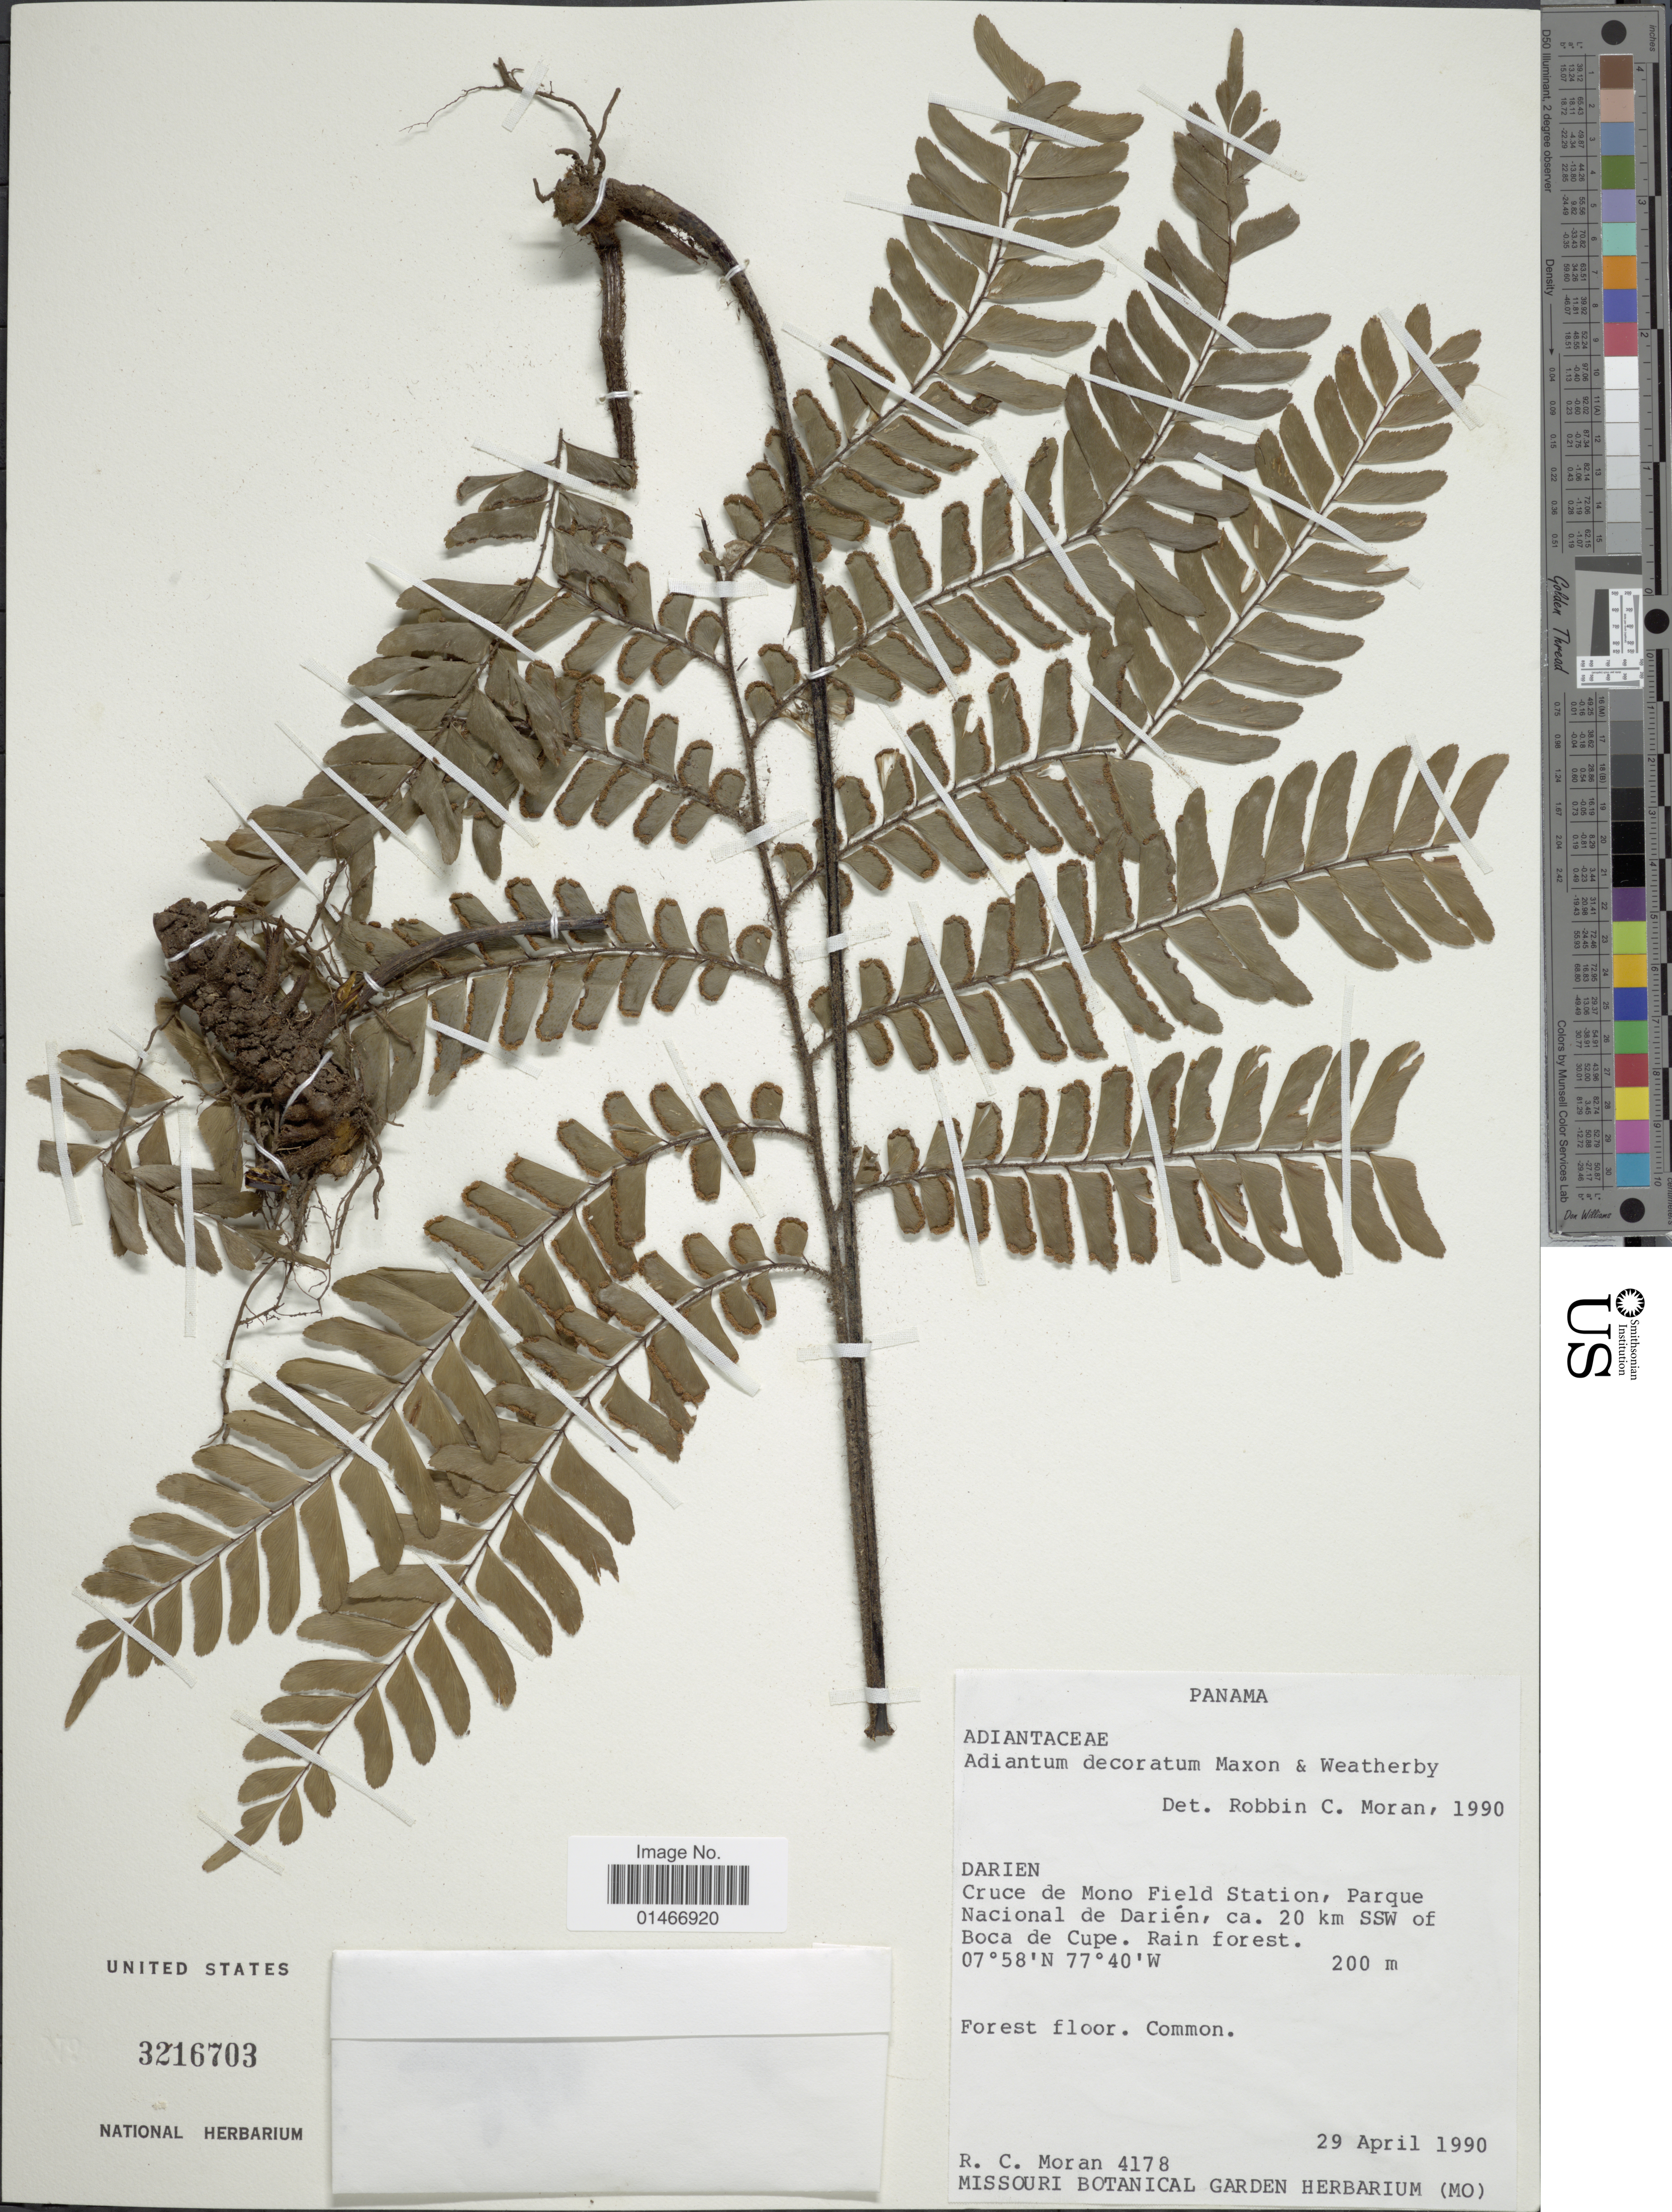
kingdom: Plantae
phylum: Tracheophyta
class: Polypodiopsida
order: Polypodiales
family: Pteridaceae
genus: Adiantum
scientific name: Adiantum decoratum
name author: Maxon & Weath.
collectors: R. C. Moran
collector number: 4178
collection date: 1990-04-29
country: Panama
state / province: Darién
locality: Cruce de Mono Field Station, Parque Nacional de Darien, ca. 20 km SSW of Boca de Cupe.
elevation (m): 200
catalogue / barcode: US 3216703